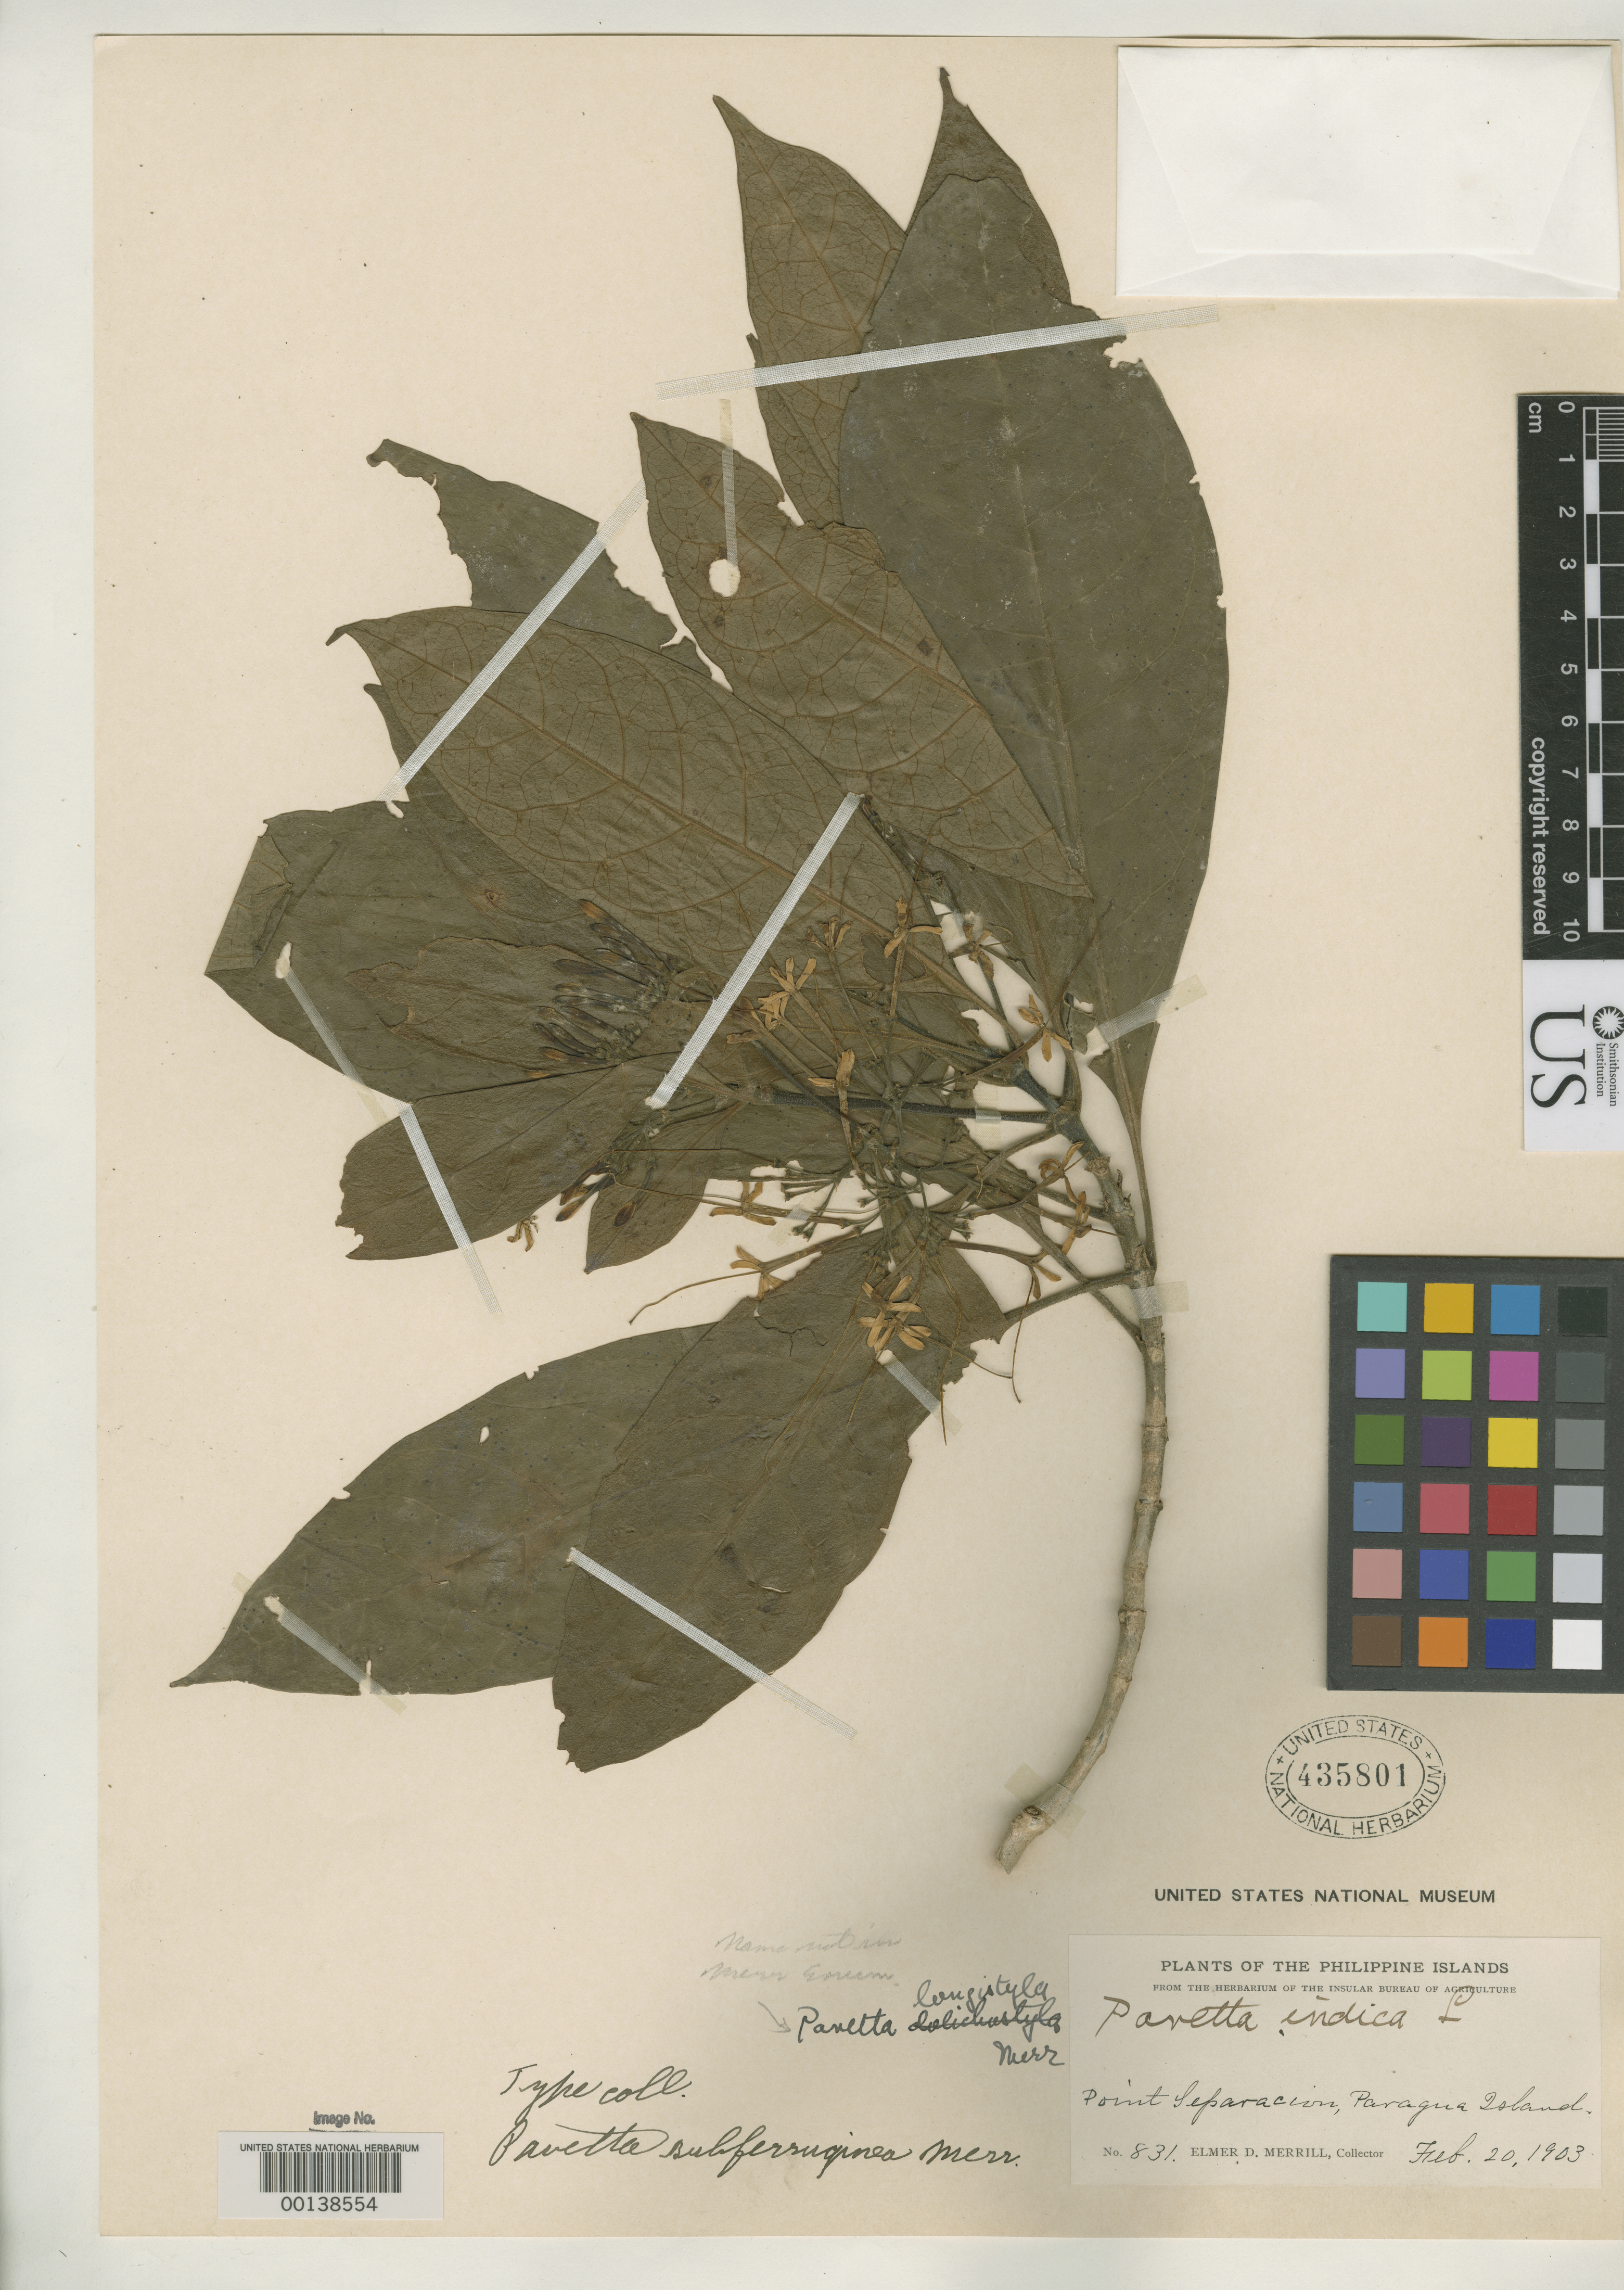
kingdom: Plantae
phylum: Tracheophyta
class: Magnoliopsida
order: Gentianales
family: Rubiaceae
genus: Pavetta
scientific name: Pavetta subferruginea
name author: Merr.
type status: Isotype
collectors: E. D. Merrill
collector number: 831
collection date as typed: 20 Feb 1903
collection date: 1903-02-20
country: Philippines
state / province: Mimaropa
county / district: Palawan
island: Palawan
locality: Point Separacion.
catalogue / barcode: US 435801